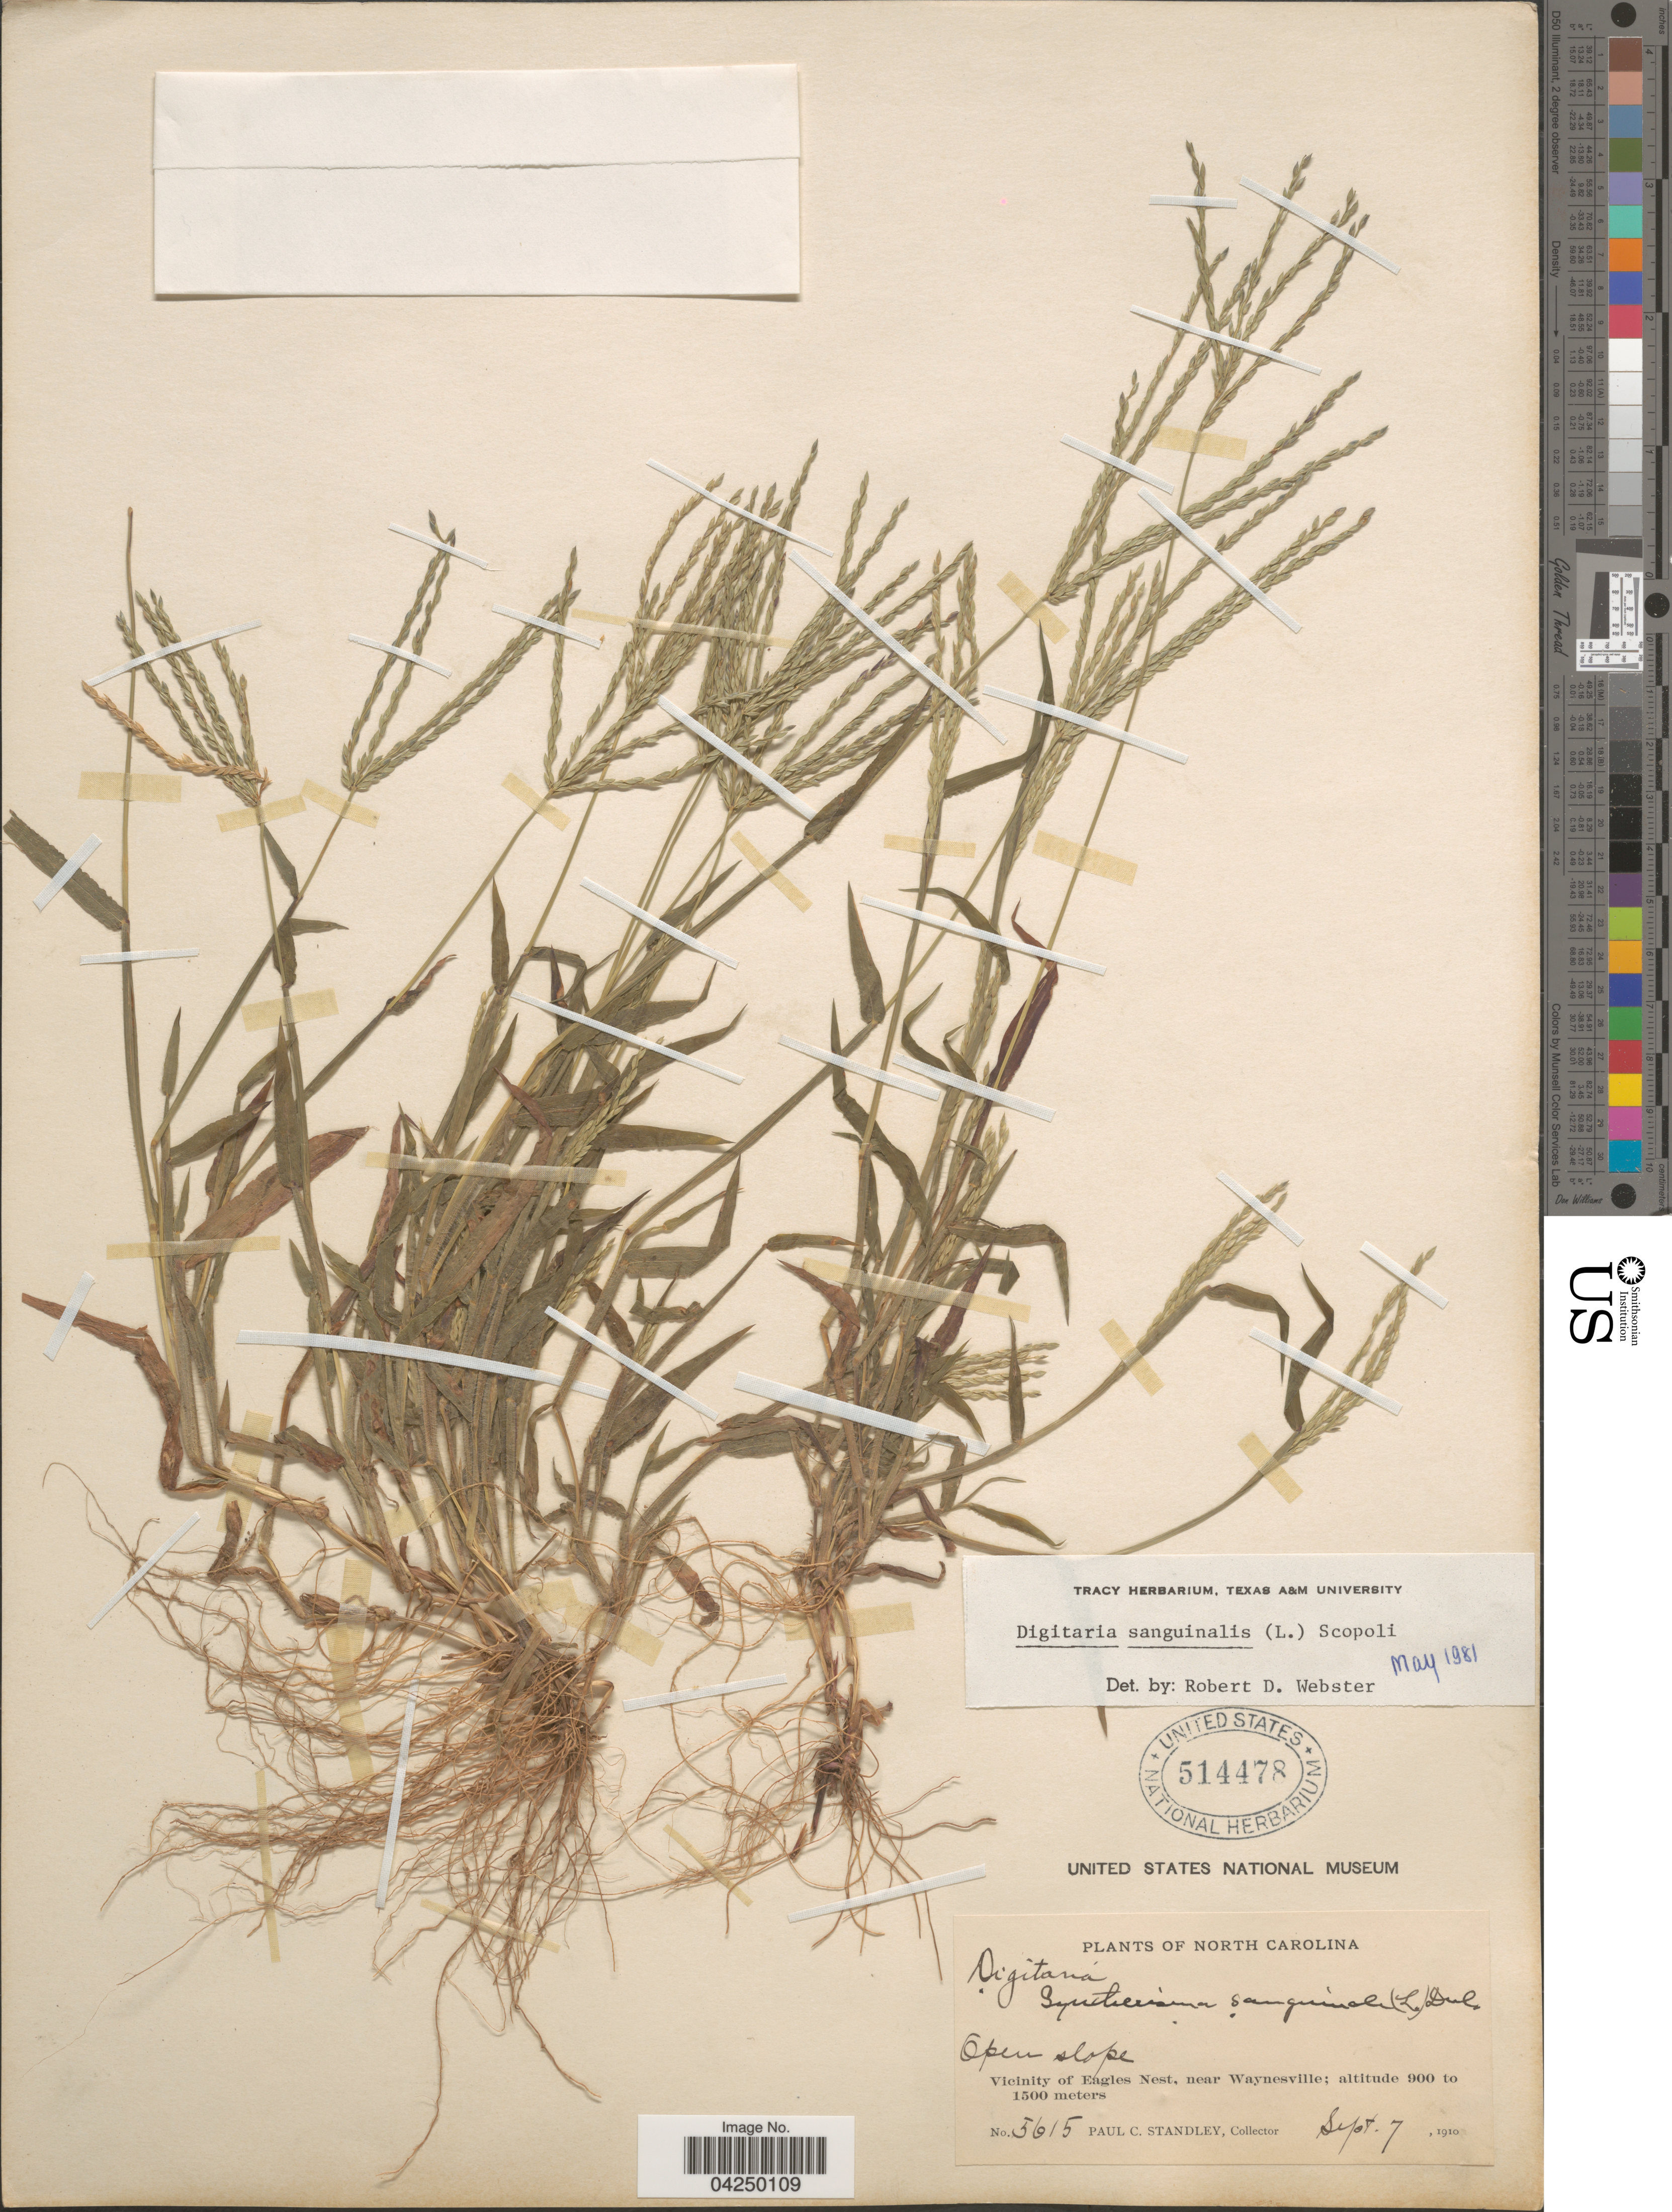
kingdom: Plantae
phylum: Tracheophyta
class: Liliopsida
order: Poales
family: Poaceae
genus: Digitaria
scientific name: Digitaria sanguinalis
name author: (L.) Scop.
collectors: P. C. Standley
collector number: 5615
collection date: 1910-09-07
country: United States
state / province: North Carolina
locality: Vicinity of Eagles Nest, near Waynesville.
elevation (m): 900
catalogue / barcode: US 514478